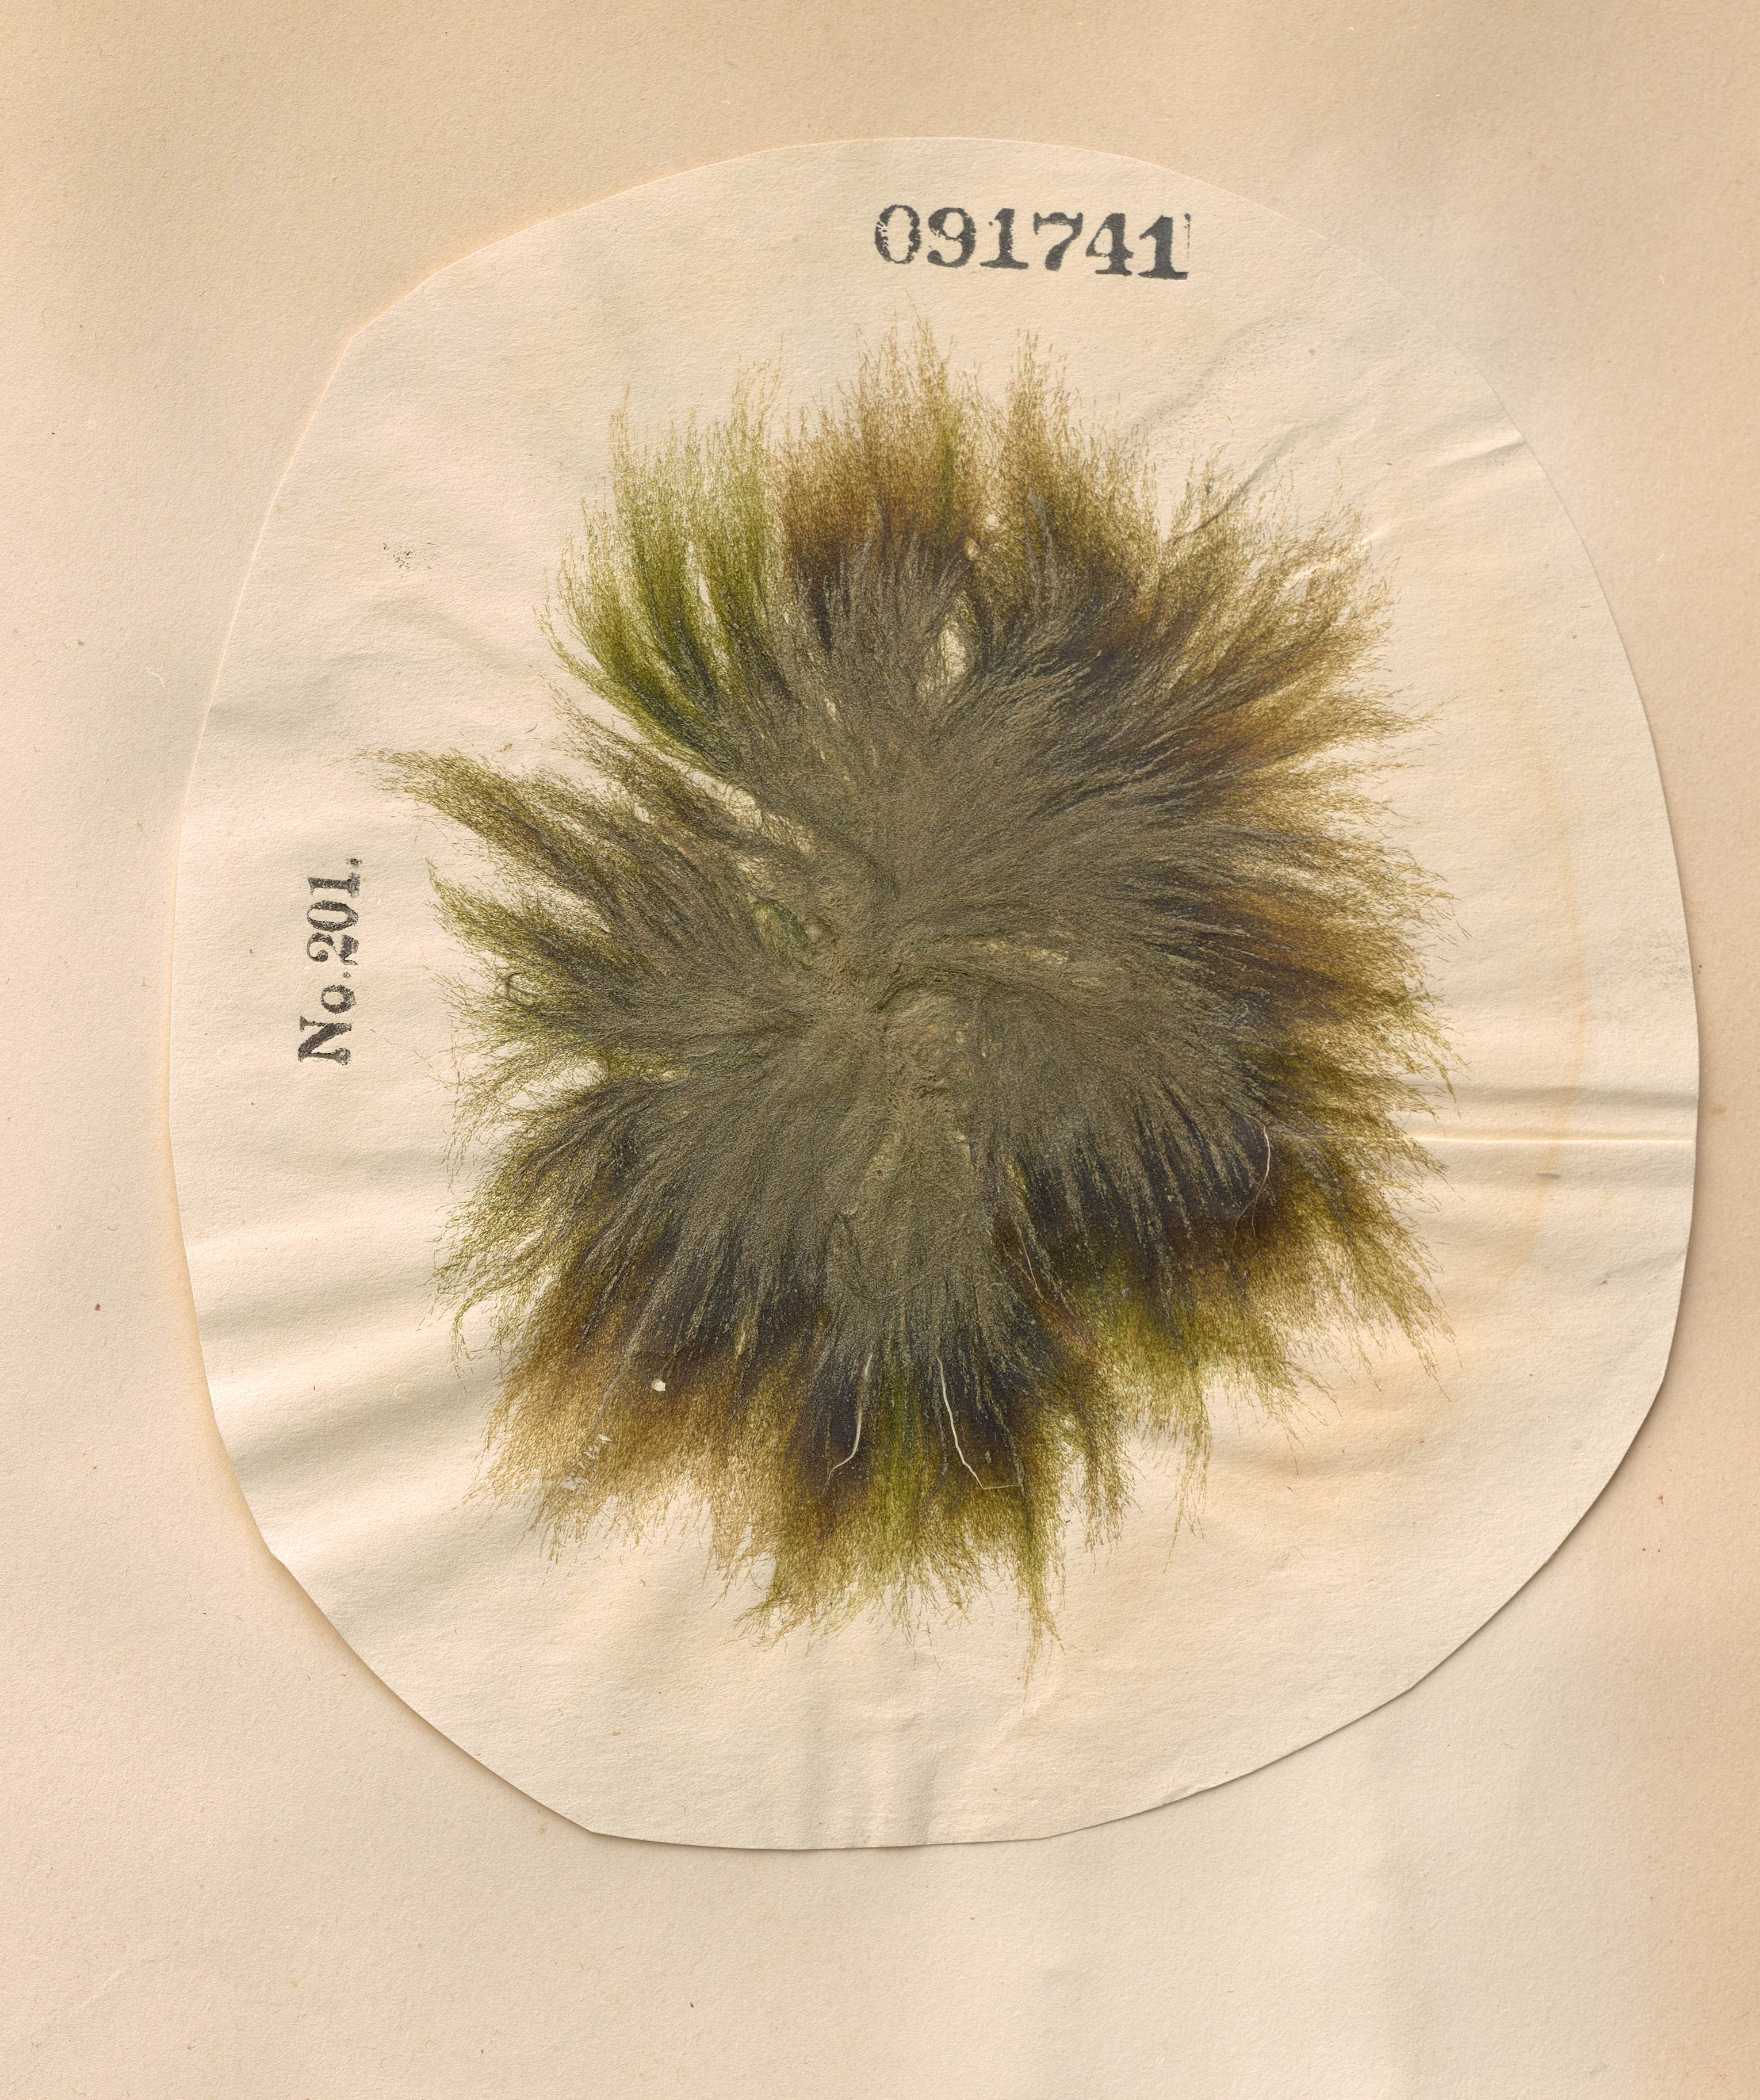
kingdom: Plantae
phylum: Chlorophyta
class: Ulvophyceae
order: Ulotrichales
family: Ulotrichaceae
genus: Acrosiphonia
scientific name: Acrosiphonia arcta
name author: (Dillwyn) Gain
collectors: C. Durant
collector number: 201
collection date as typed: Spr 1850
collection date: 1850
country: United States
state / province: New York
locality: Jersey City, Hurlgate, Castle Garden, and Fort Hamilton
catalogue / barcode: US 91741-2